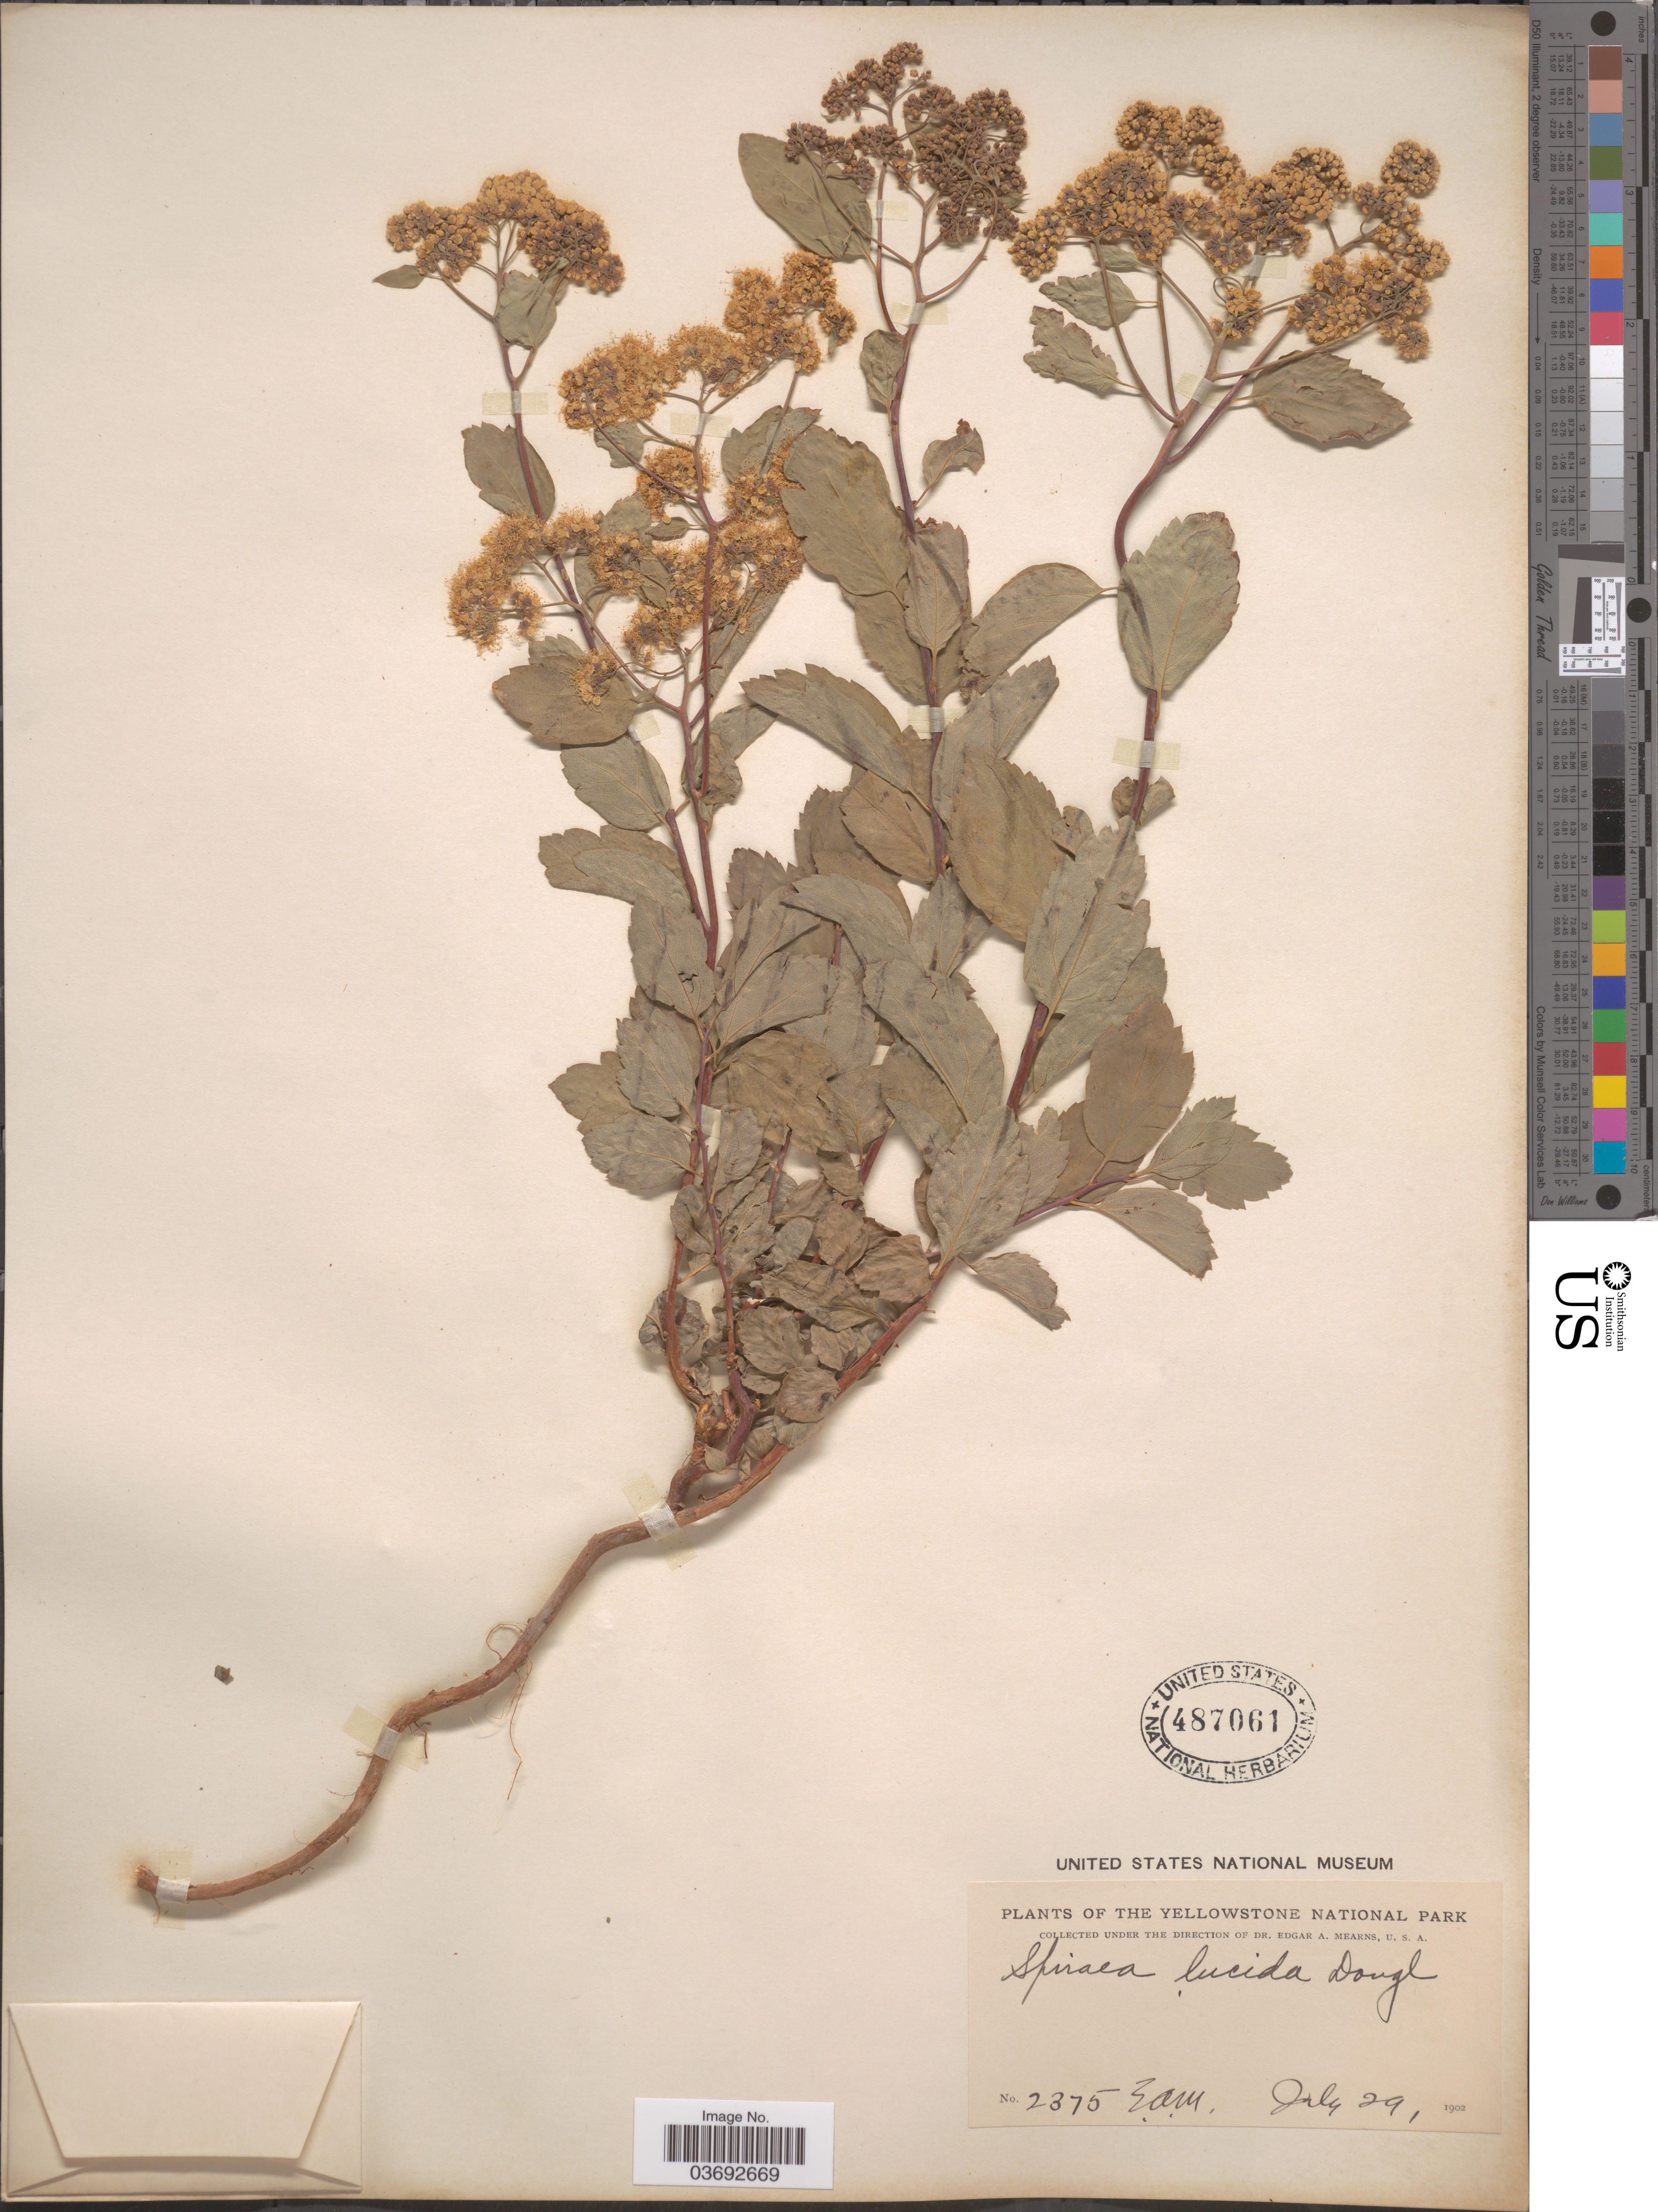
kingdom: Plantae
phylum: Tracheophyta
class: Magnoliopsida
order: Rosales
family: Rosaceae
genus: Spiraea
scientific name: Spiraea lucida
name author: Douglas ex Greene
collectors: E. A. Mearns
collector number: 2375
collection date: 1902-07-29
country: United States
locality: Yellowstone National Park.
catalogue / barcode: US 487061